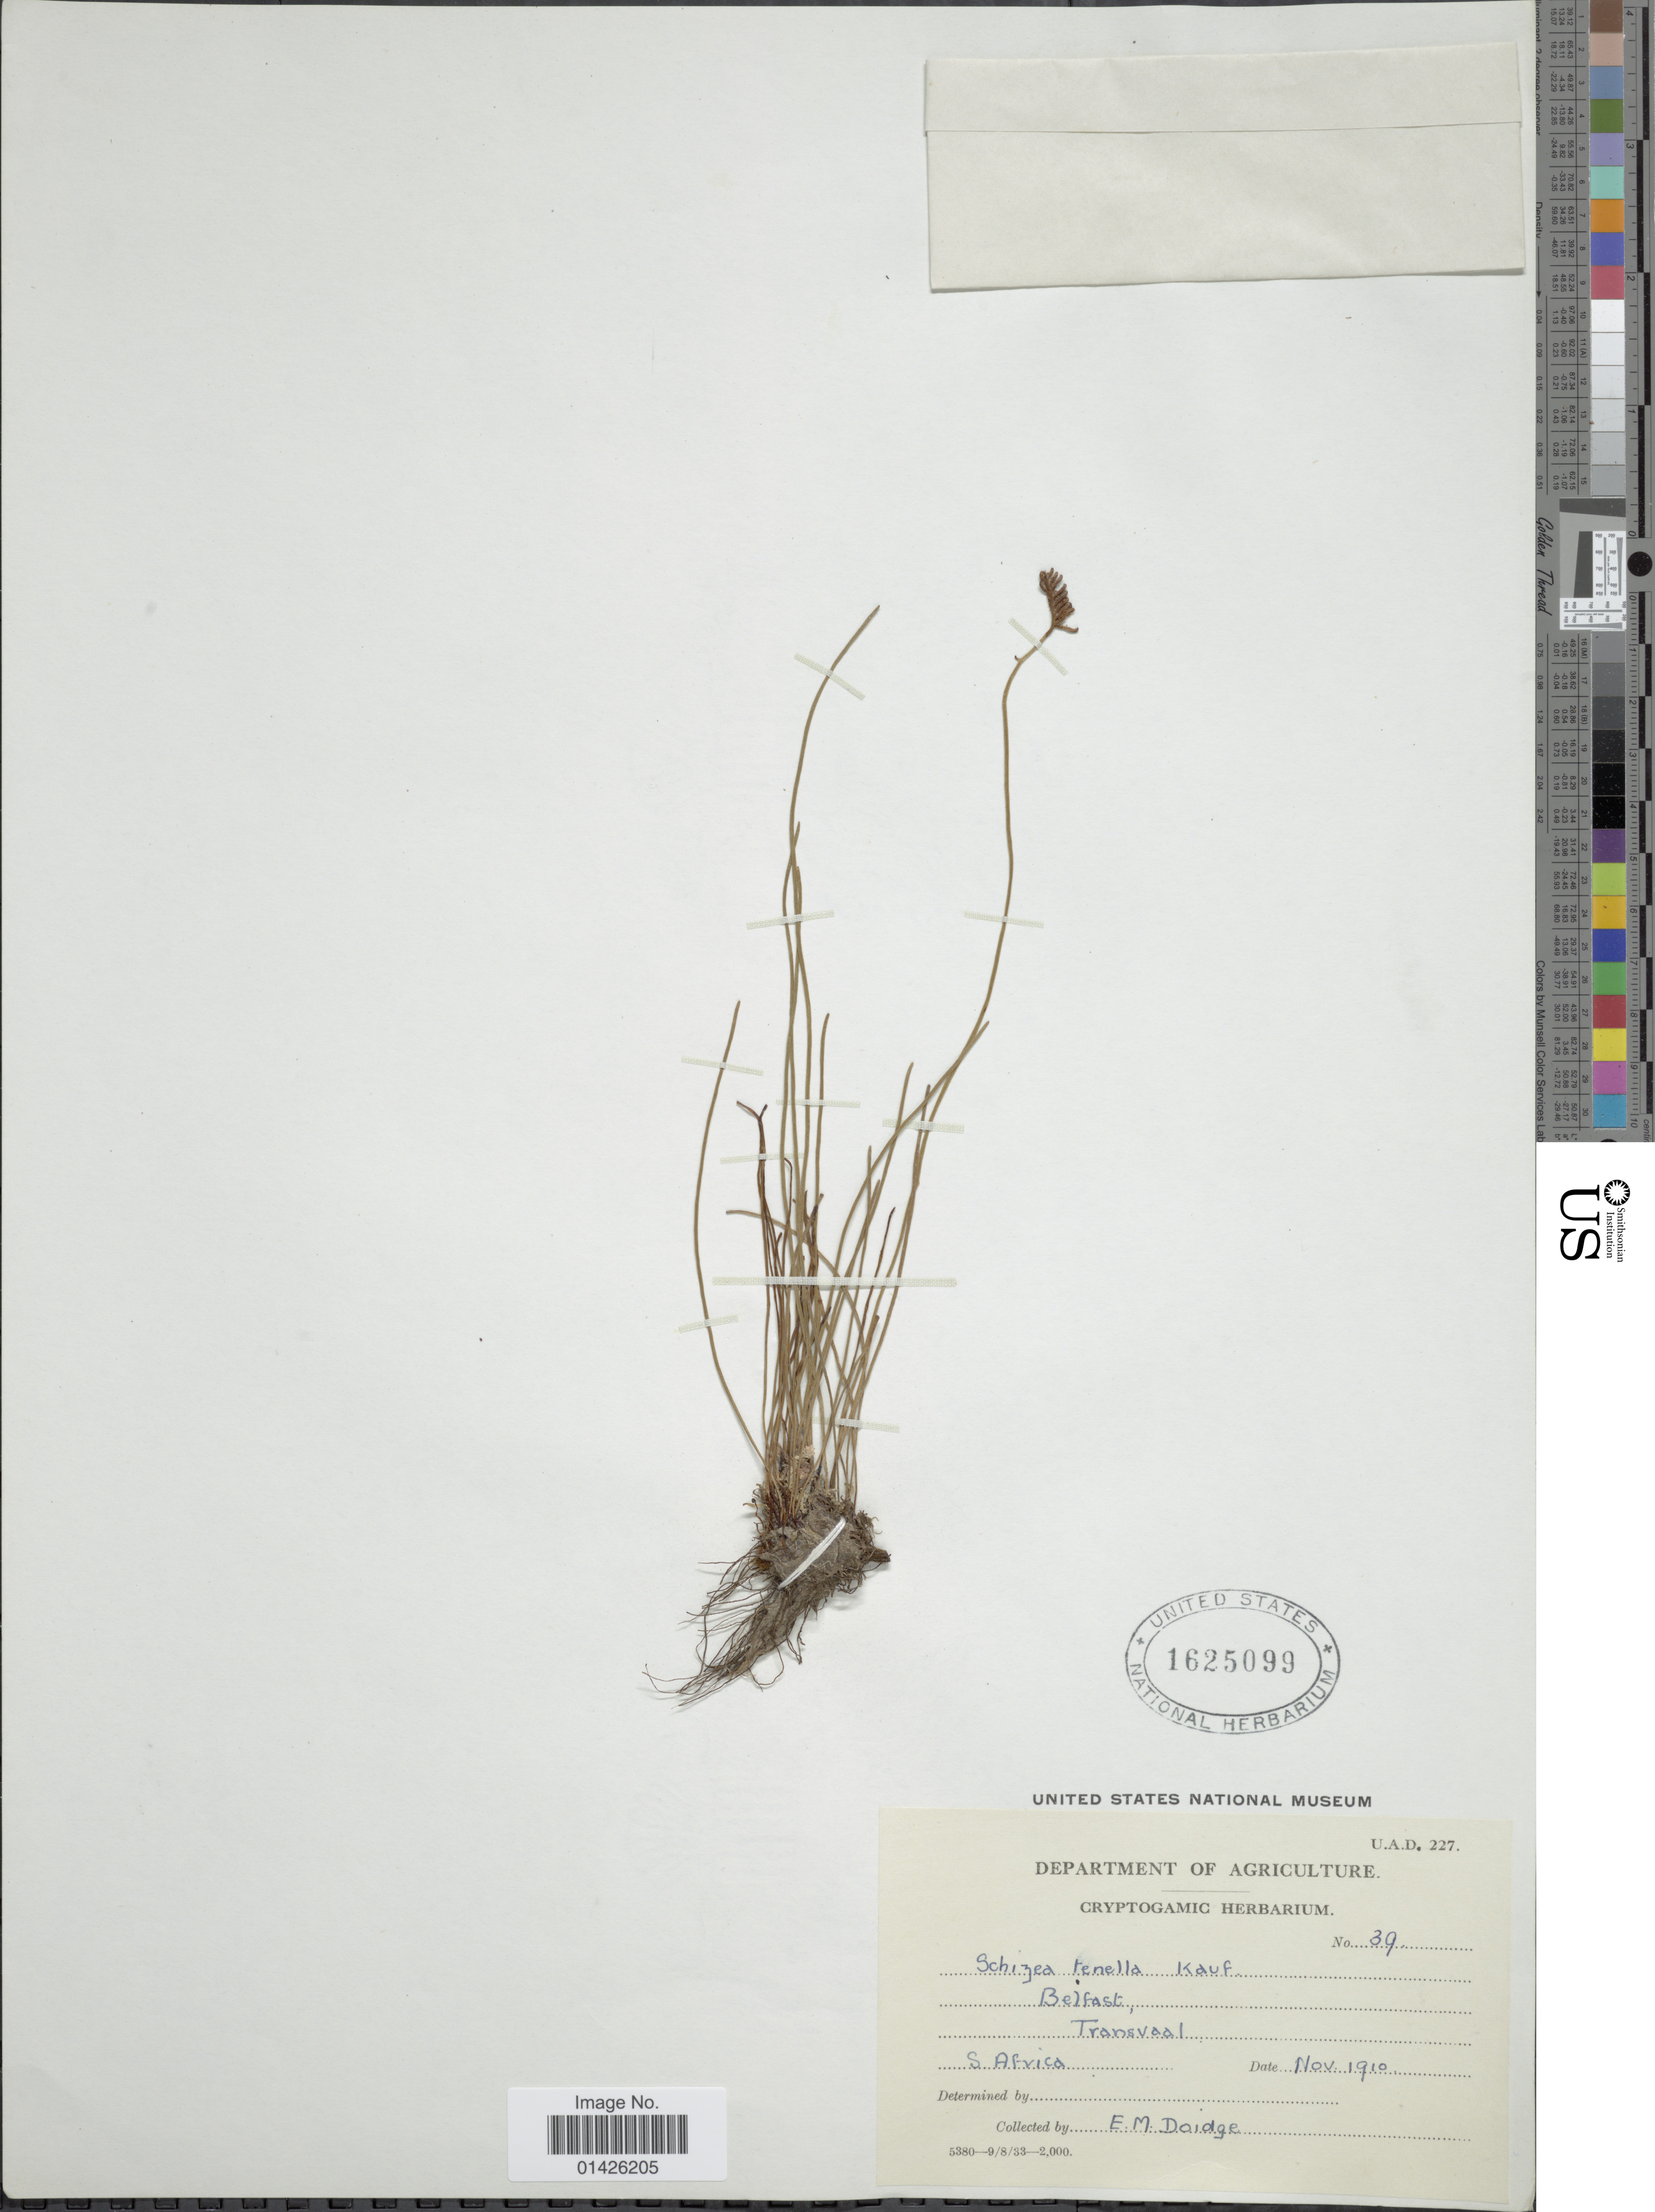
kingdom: Plantae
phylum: Tracheophyta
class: Polypodiopsida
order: Schizaeales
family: Schizaeaceae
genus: Schizaea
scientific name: Schizaea tenella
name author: Kaulf.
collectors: E. Doidge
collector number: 39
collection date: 1910-11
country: South Africa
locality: Belfast, Transvaal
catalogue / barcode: US 1625099